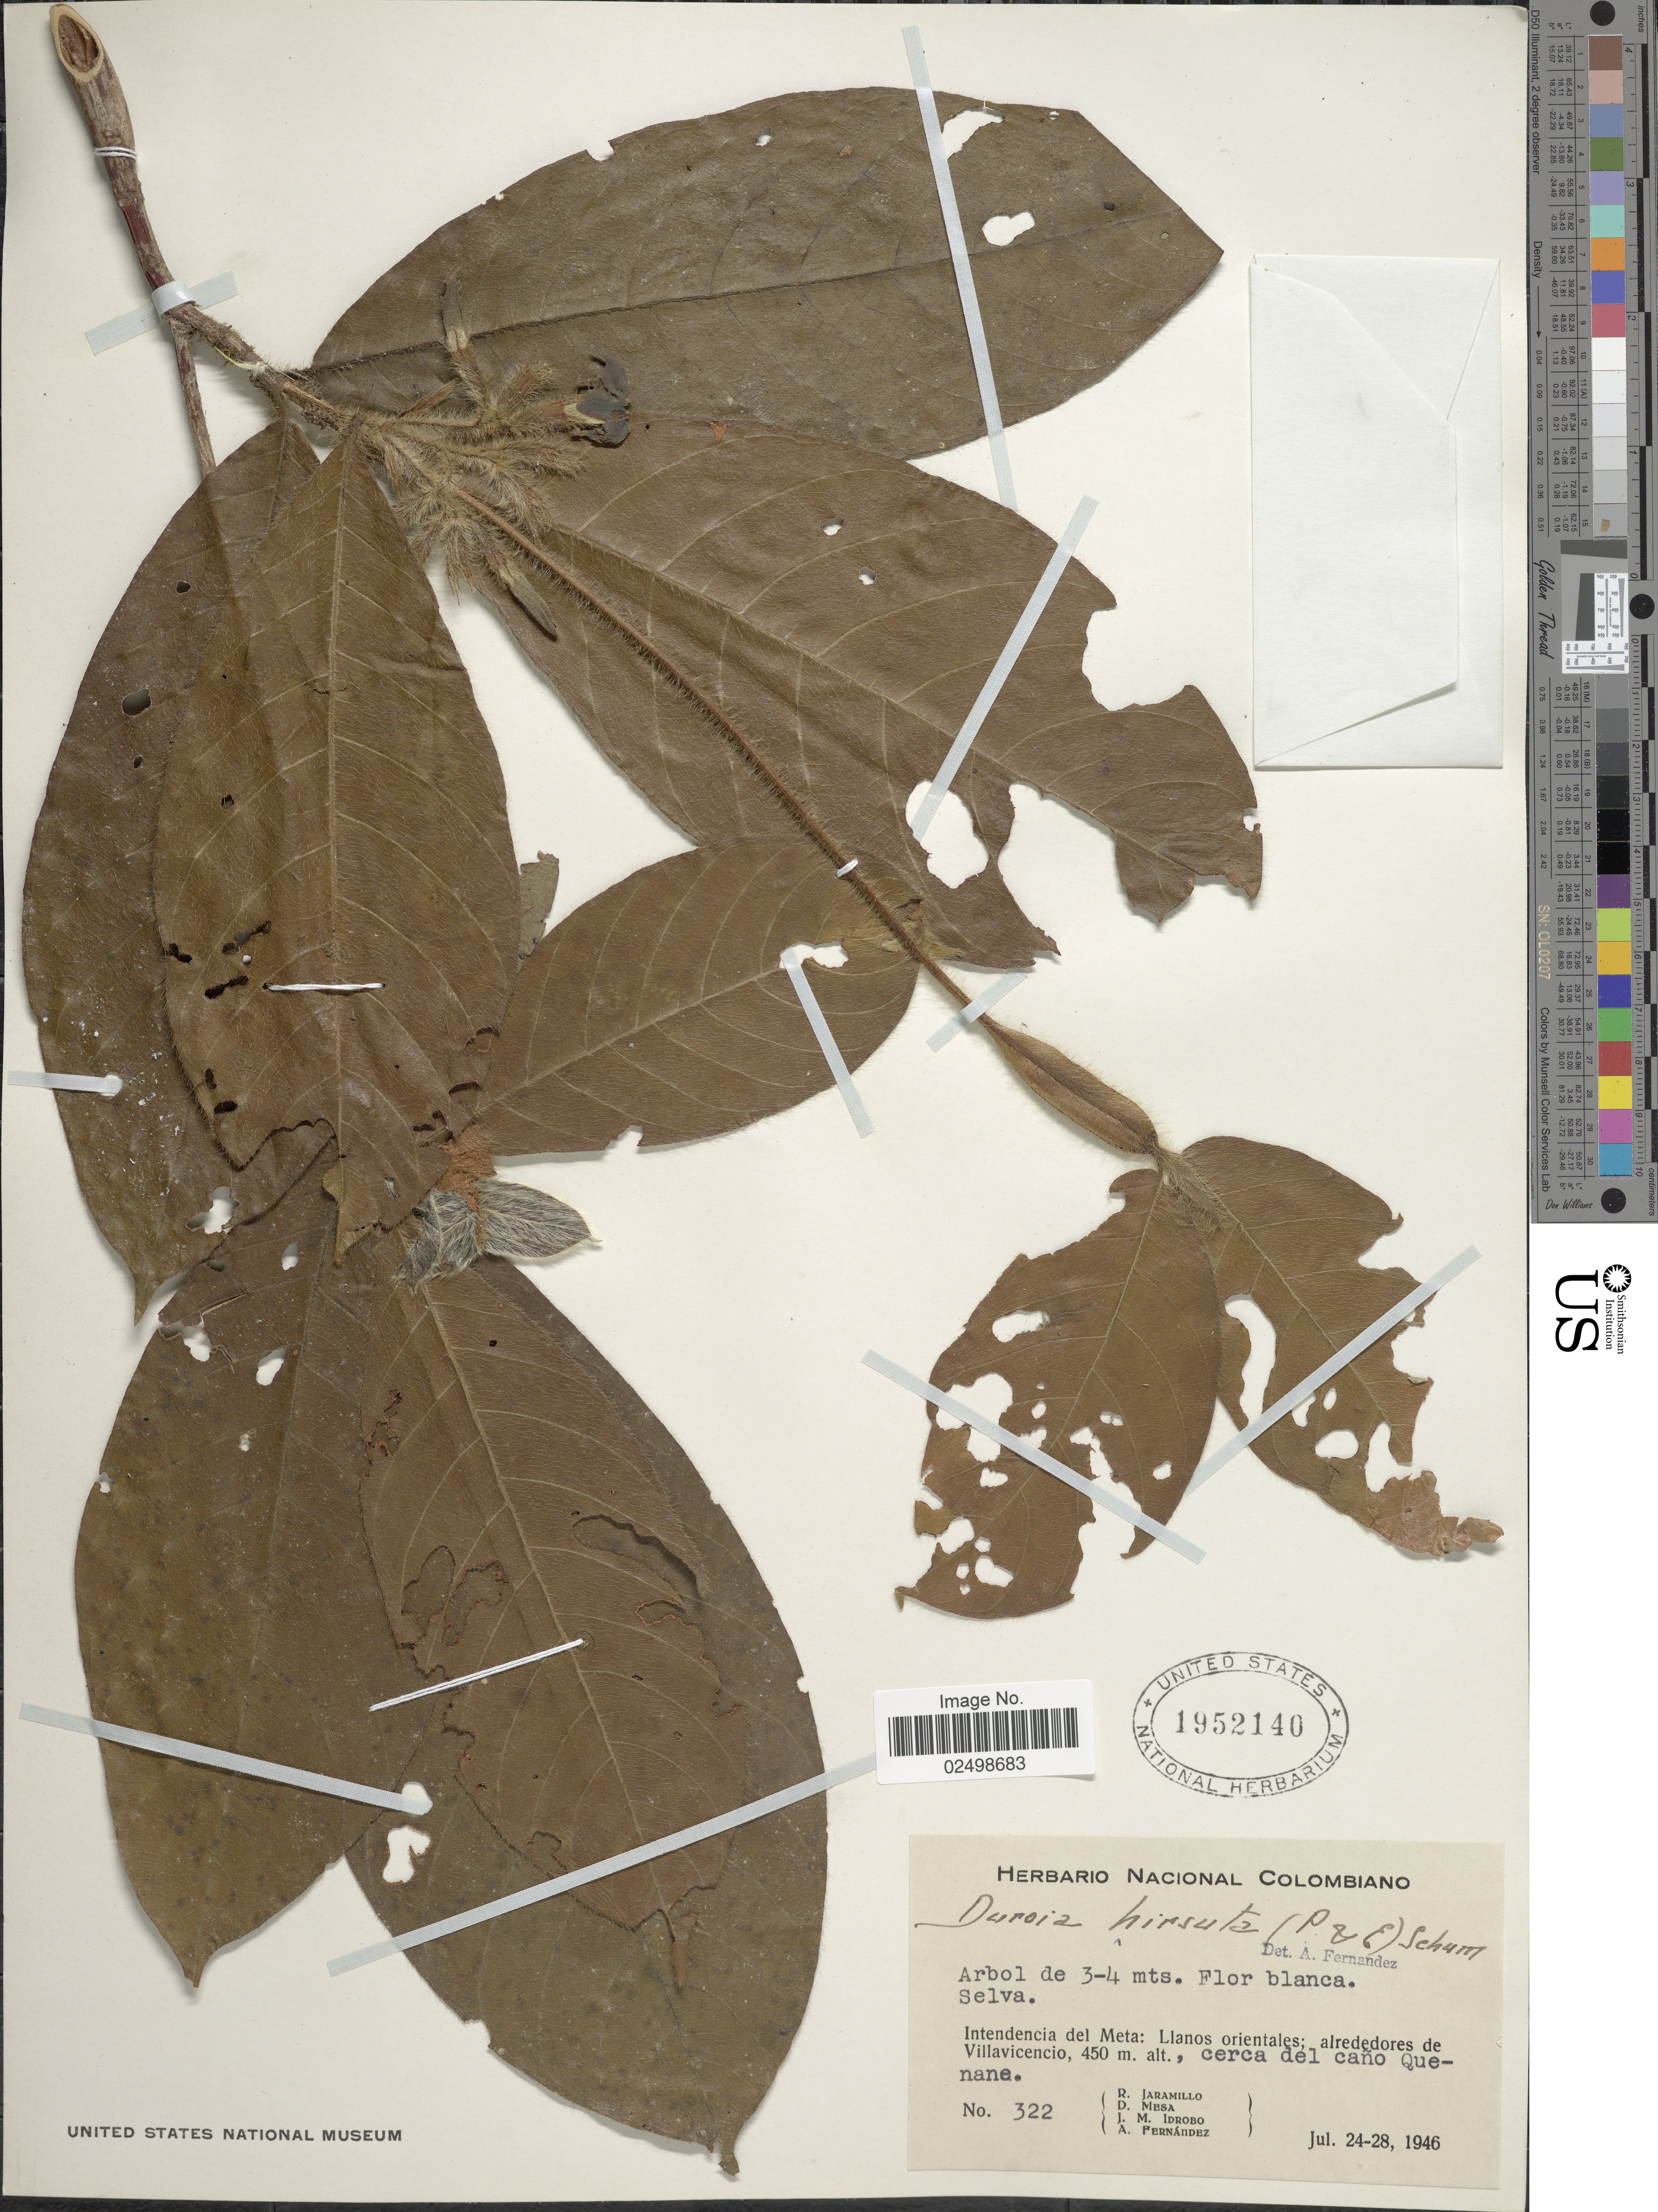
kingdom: Plantae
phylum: Tracheophyta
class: Magnoliopsida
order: Gentianales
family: Rubiaceae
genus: Duroia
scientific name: Duroia hirsuta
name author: (Poepp.) K. Schum.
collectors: R. Jaramillo M., D. Mesa, J. M. Idrobo & A. Fernández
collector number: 322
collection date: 1946-07-24/1946-07-28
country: Colombia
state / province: Meta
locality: Intendencia del Meta: Llanos orientales; alrededores de Villavicencio, cerca del cano Quenane.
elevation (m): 450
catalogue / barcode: US 1952140